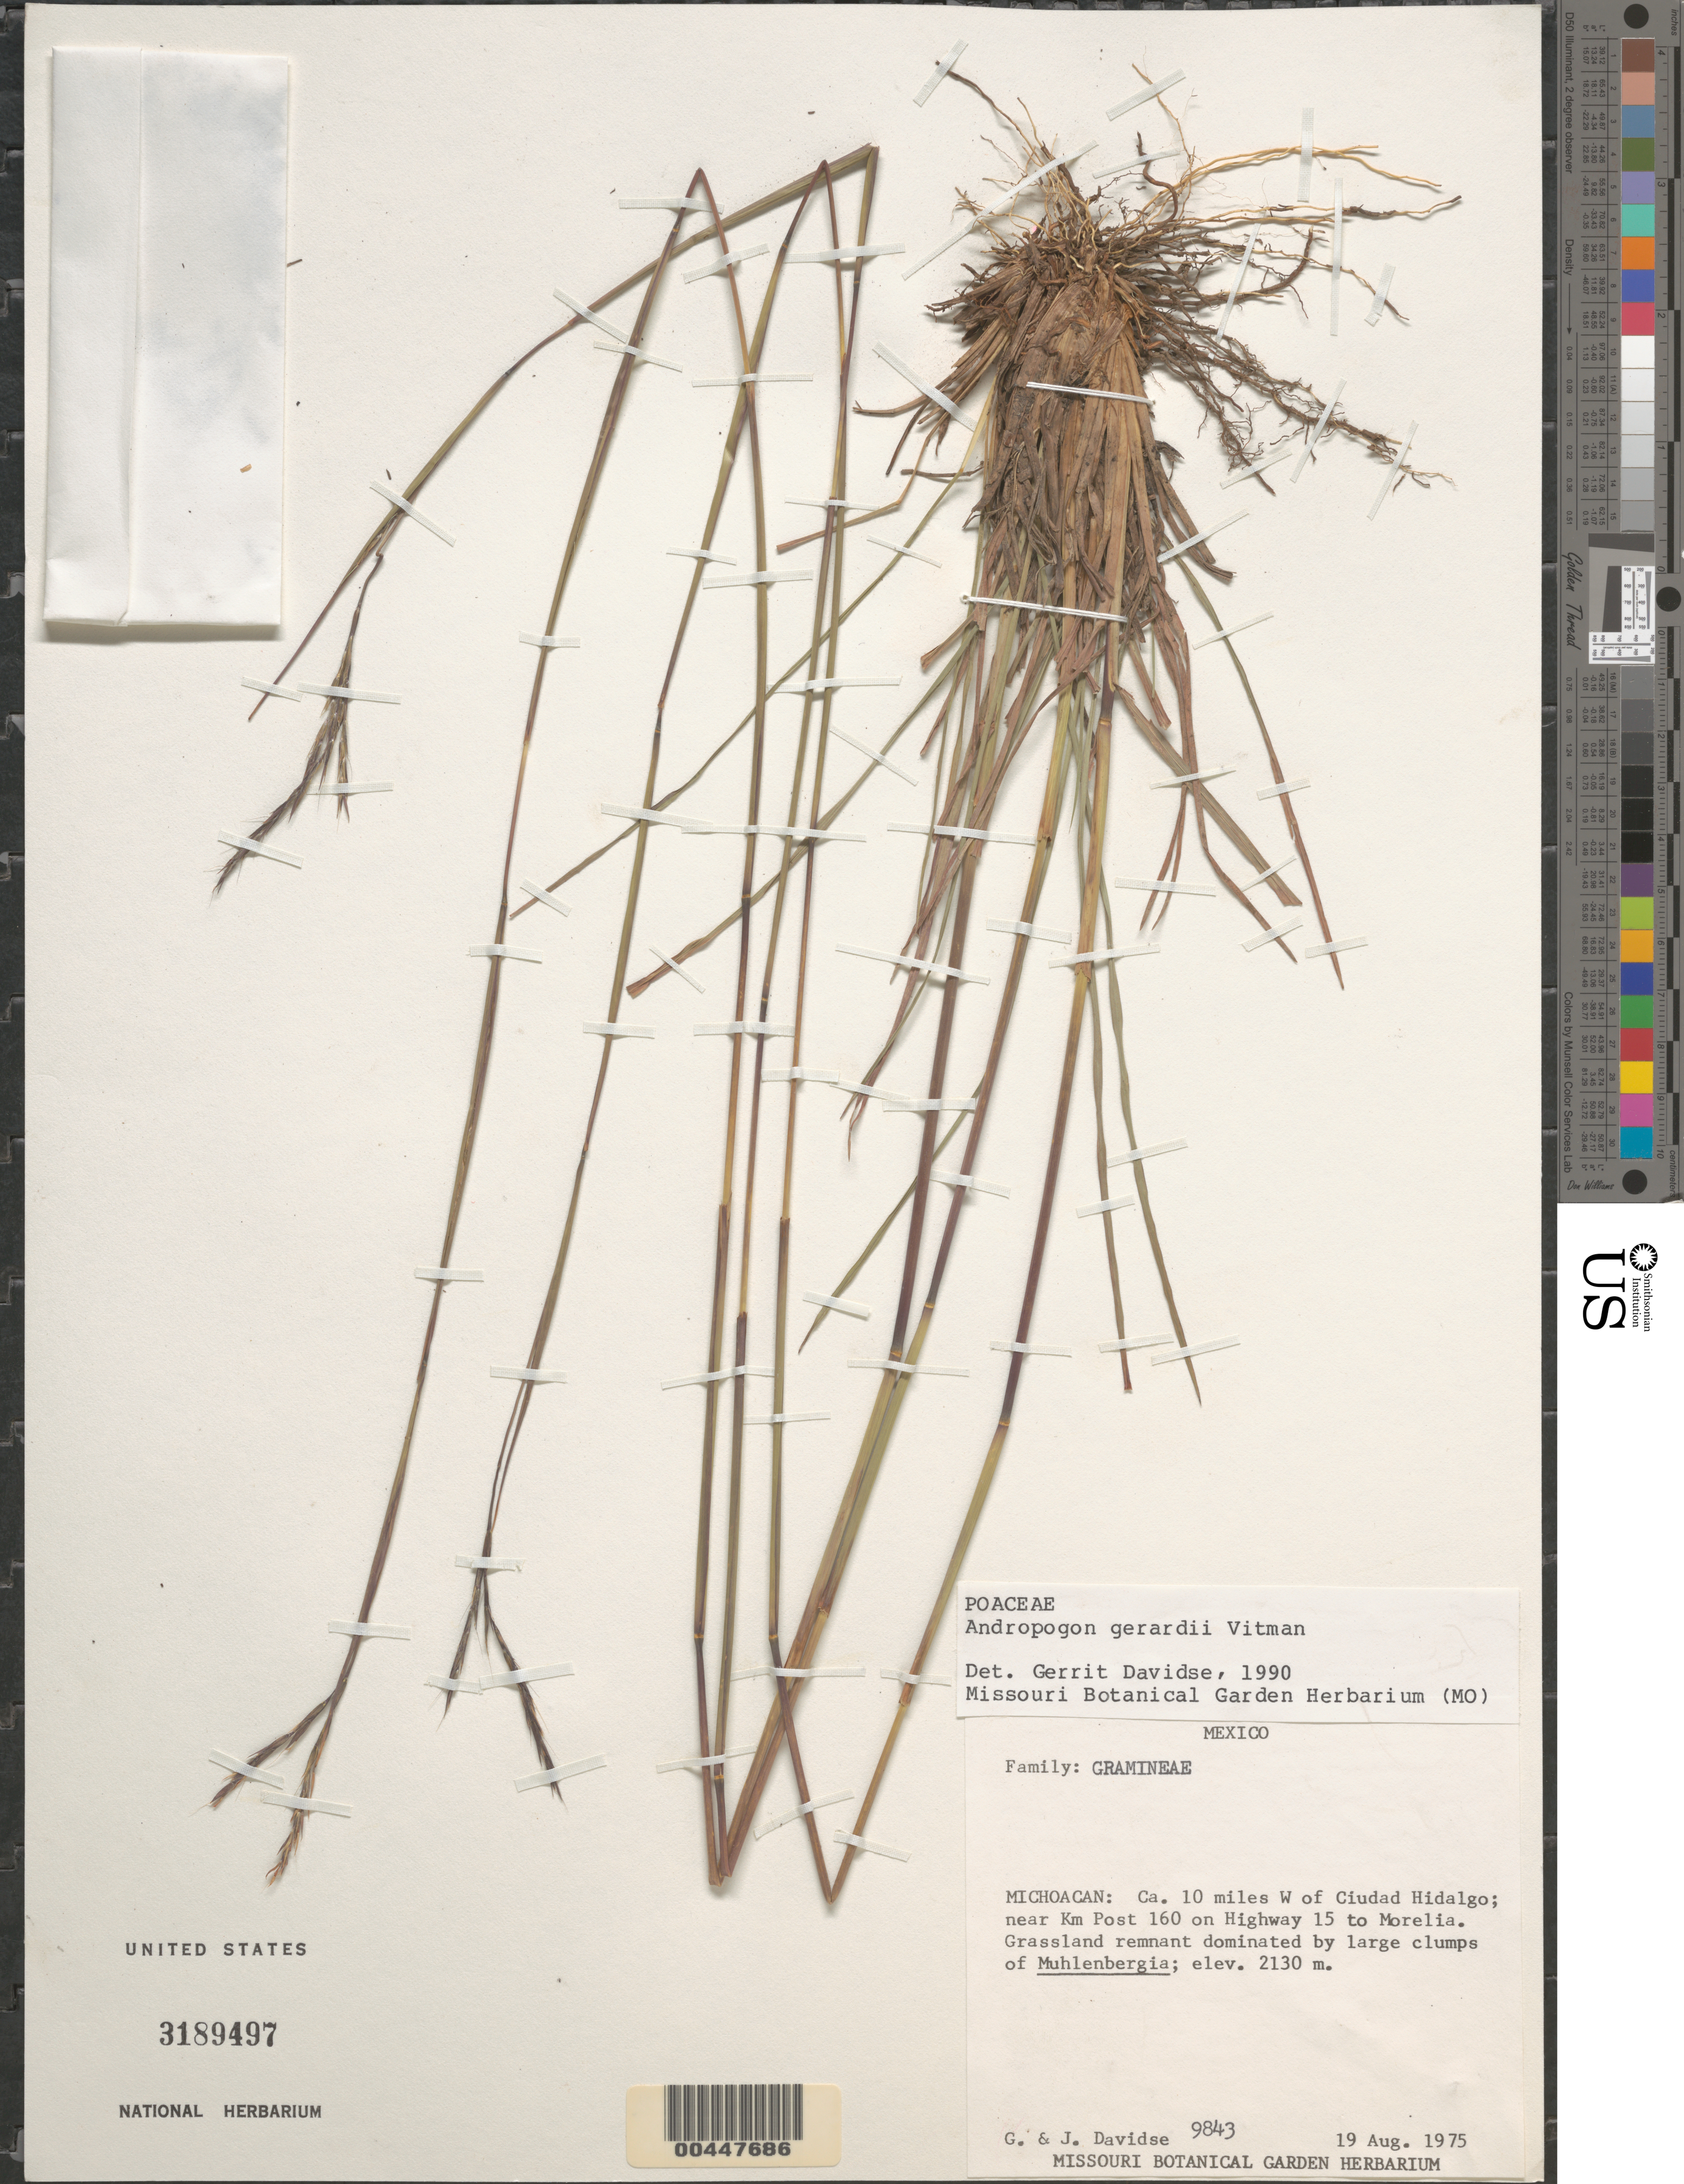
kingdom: Plantae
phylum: Tracheophyta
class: Liliopsida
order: Poales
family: Poaceae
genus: Andropogon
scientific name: Andropogon gerardii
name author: Vitman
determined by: Davidse, Gerrit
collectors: G. Davidse & J. Davidse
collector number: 9843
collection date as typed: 19 Aug 1975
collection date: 1975-08-19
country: Mexico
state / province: Michoacán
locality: Ca. 10 mi W of Ciudad Hidalgo, near Km Post 160 on Hwy 15 to Morelia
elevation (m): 2130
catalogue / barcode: US 3189497